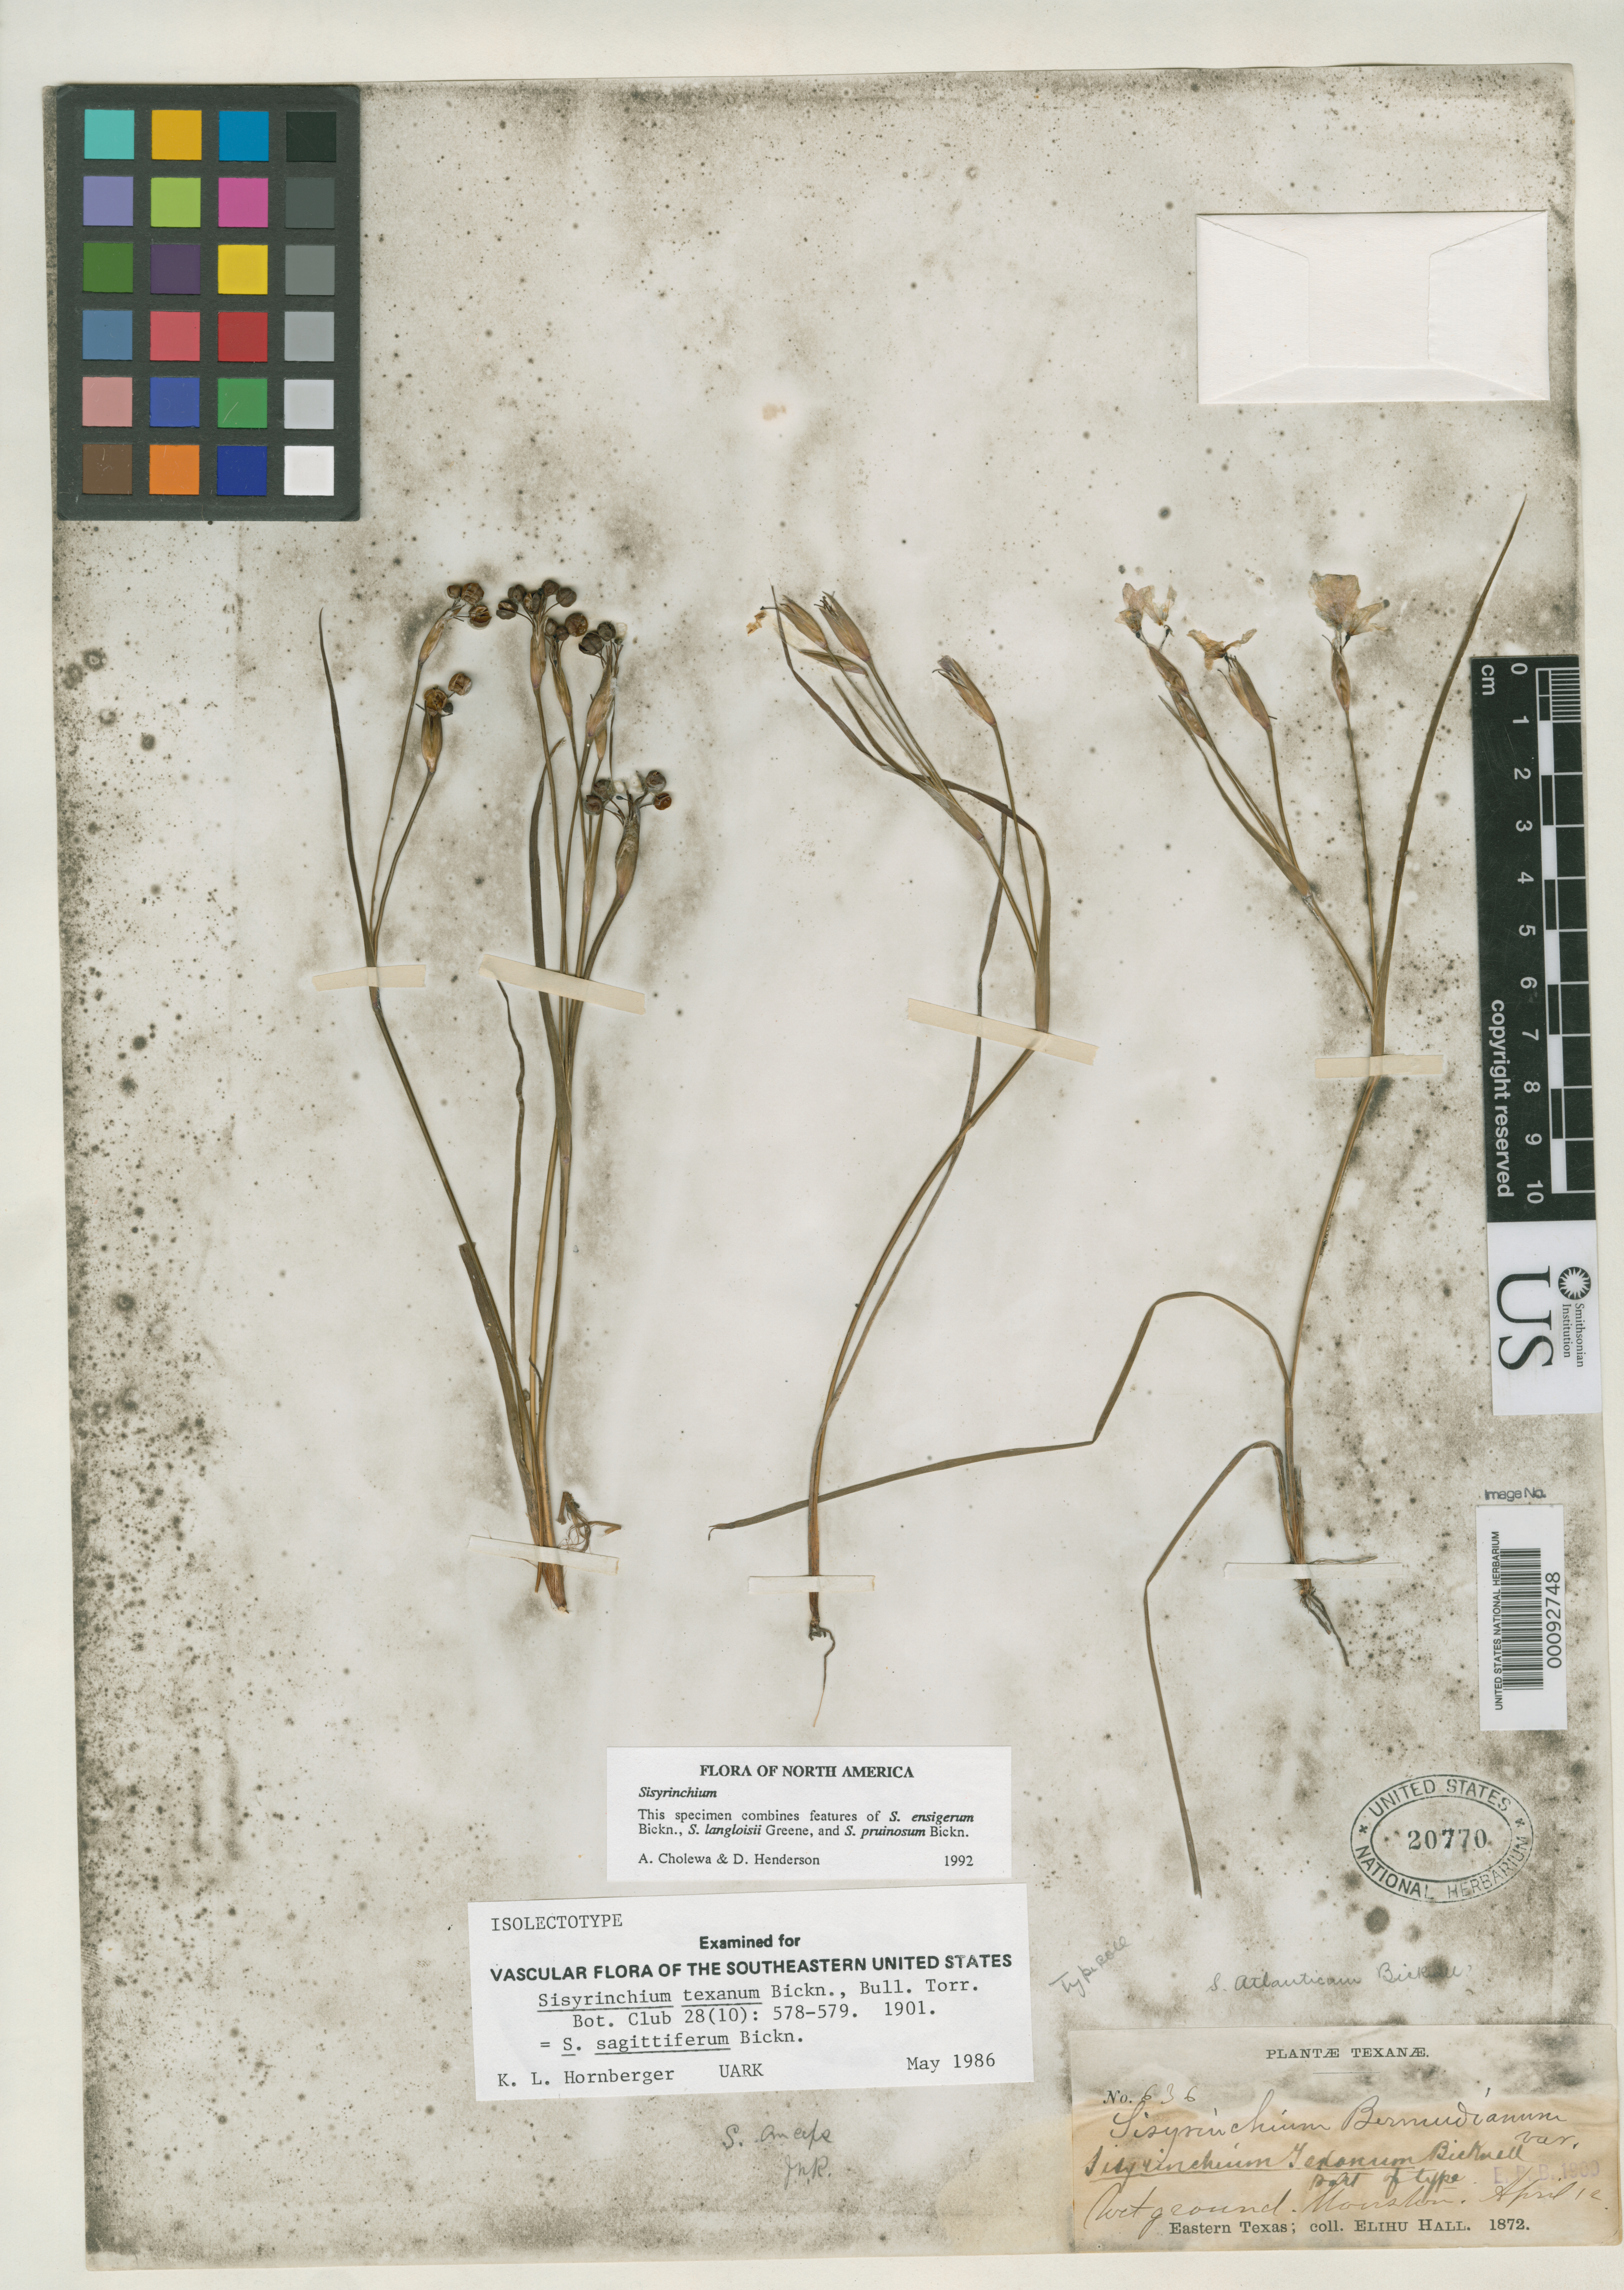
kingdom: Plantae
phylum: Tracheophyta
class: Liliopsida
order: Asparagales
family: Iridaceae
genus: Sisyrinchium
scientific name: Sisyrinchium texanum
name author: E.P. Bicknell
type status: Isotype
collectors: E. Hall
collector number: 636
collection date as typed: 12 Apr 1872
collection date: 1872-04-12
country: United States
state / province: Texas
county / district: Harris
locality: Houston.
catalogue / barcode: US 20770